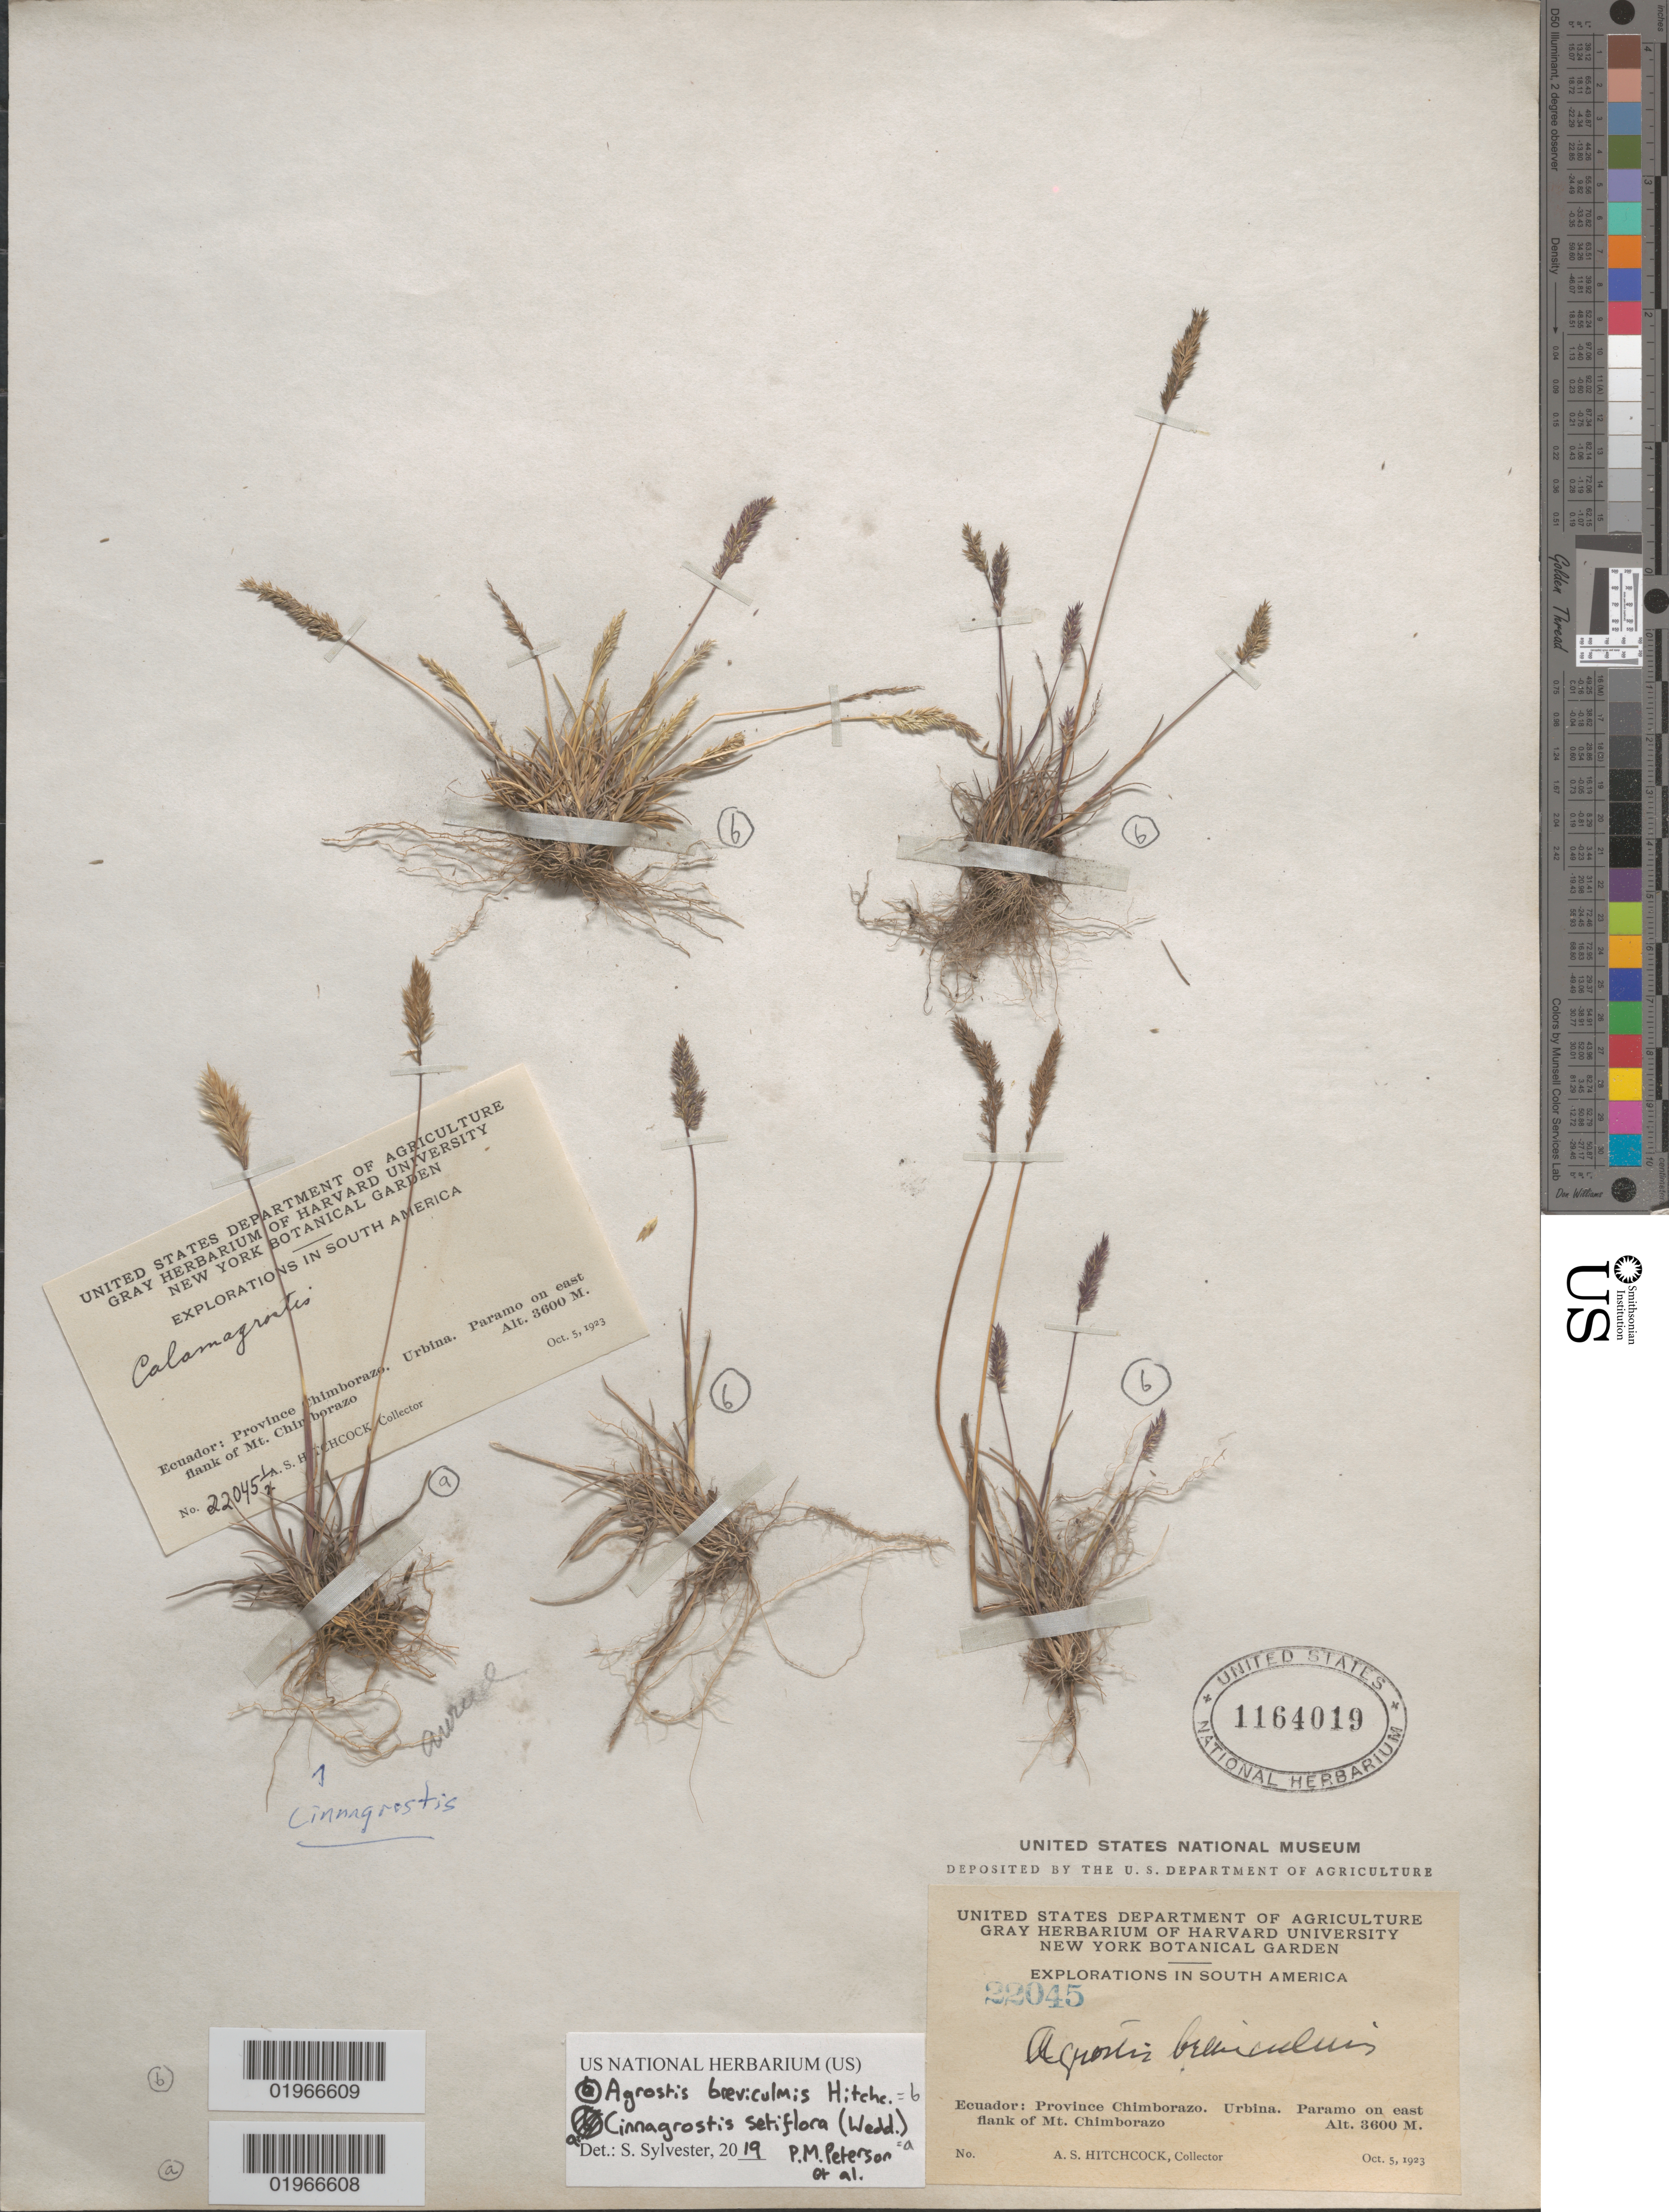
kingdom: Plantae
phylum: Tracheophyta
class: Liliopsida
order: Poales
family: Poaceae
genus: Agrostis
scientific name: Agrostis breviculmis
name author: Hitchc.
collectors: A. S. Hitchcock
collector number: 22045½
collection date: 1923-10-05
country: Ecuador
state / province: Chimborazo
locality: Explorations in South America. Urbina. Paramo on east flank of Mt. Chimborazo.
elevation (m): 3600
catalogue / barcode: US 1164019-2